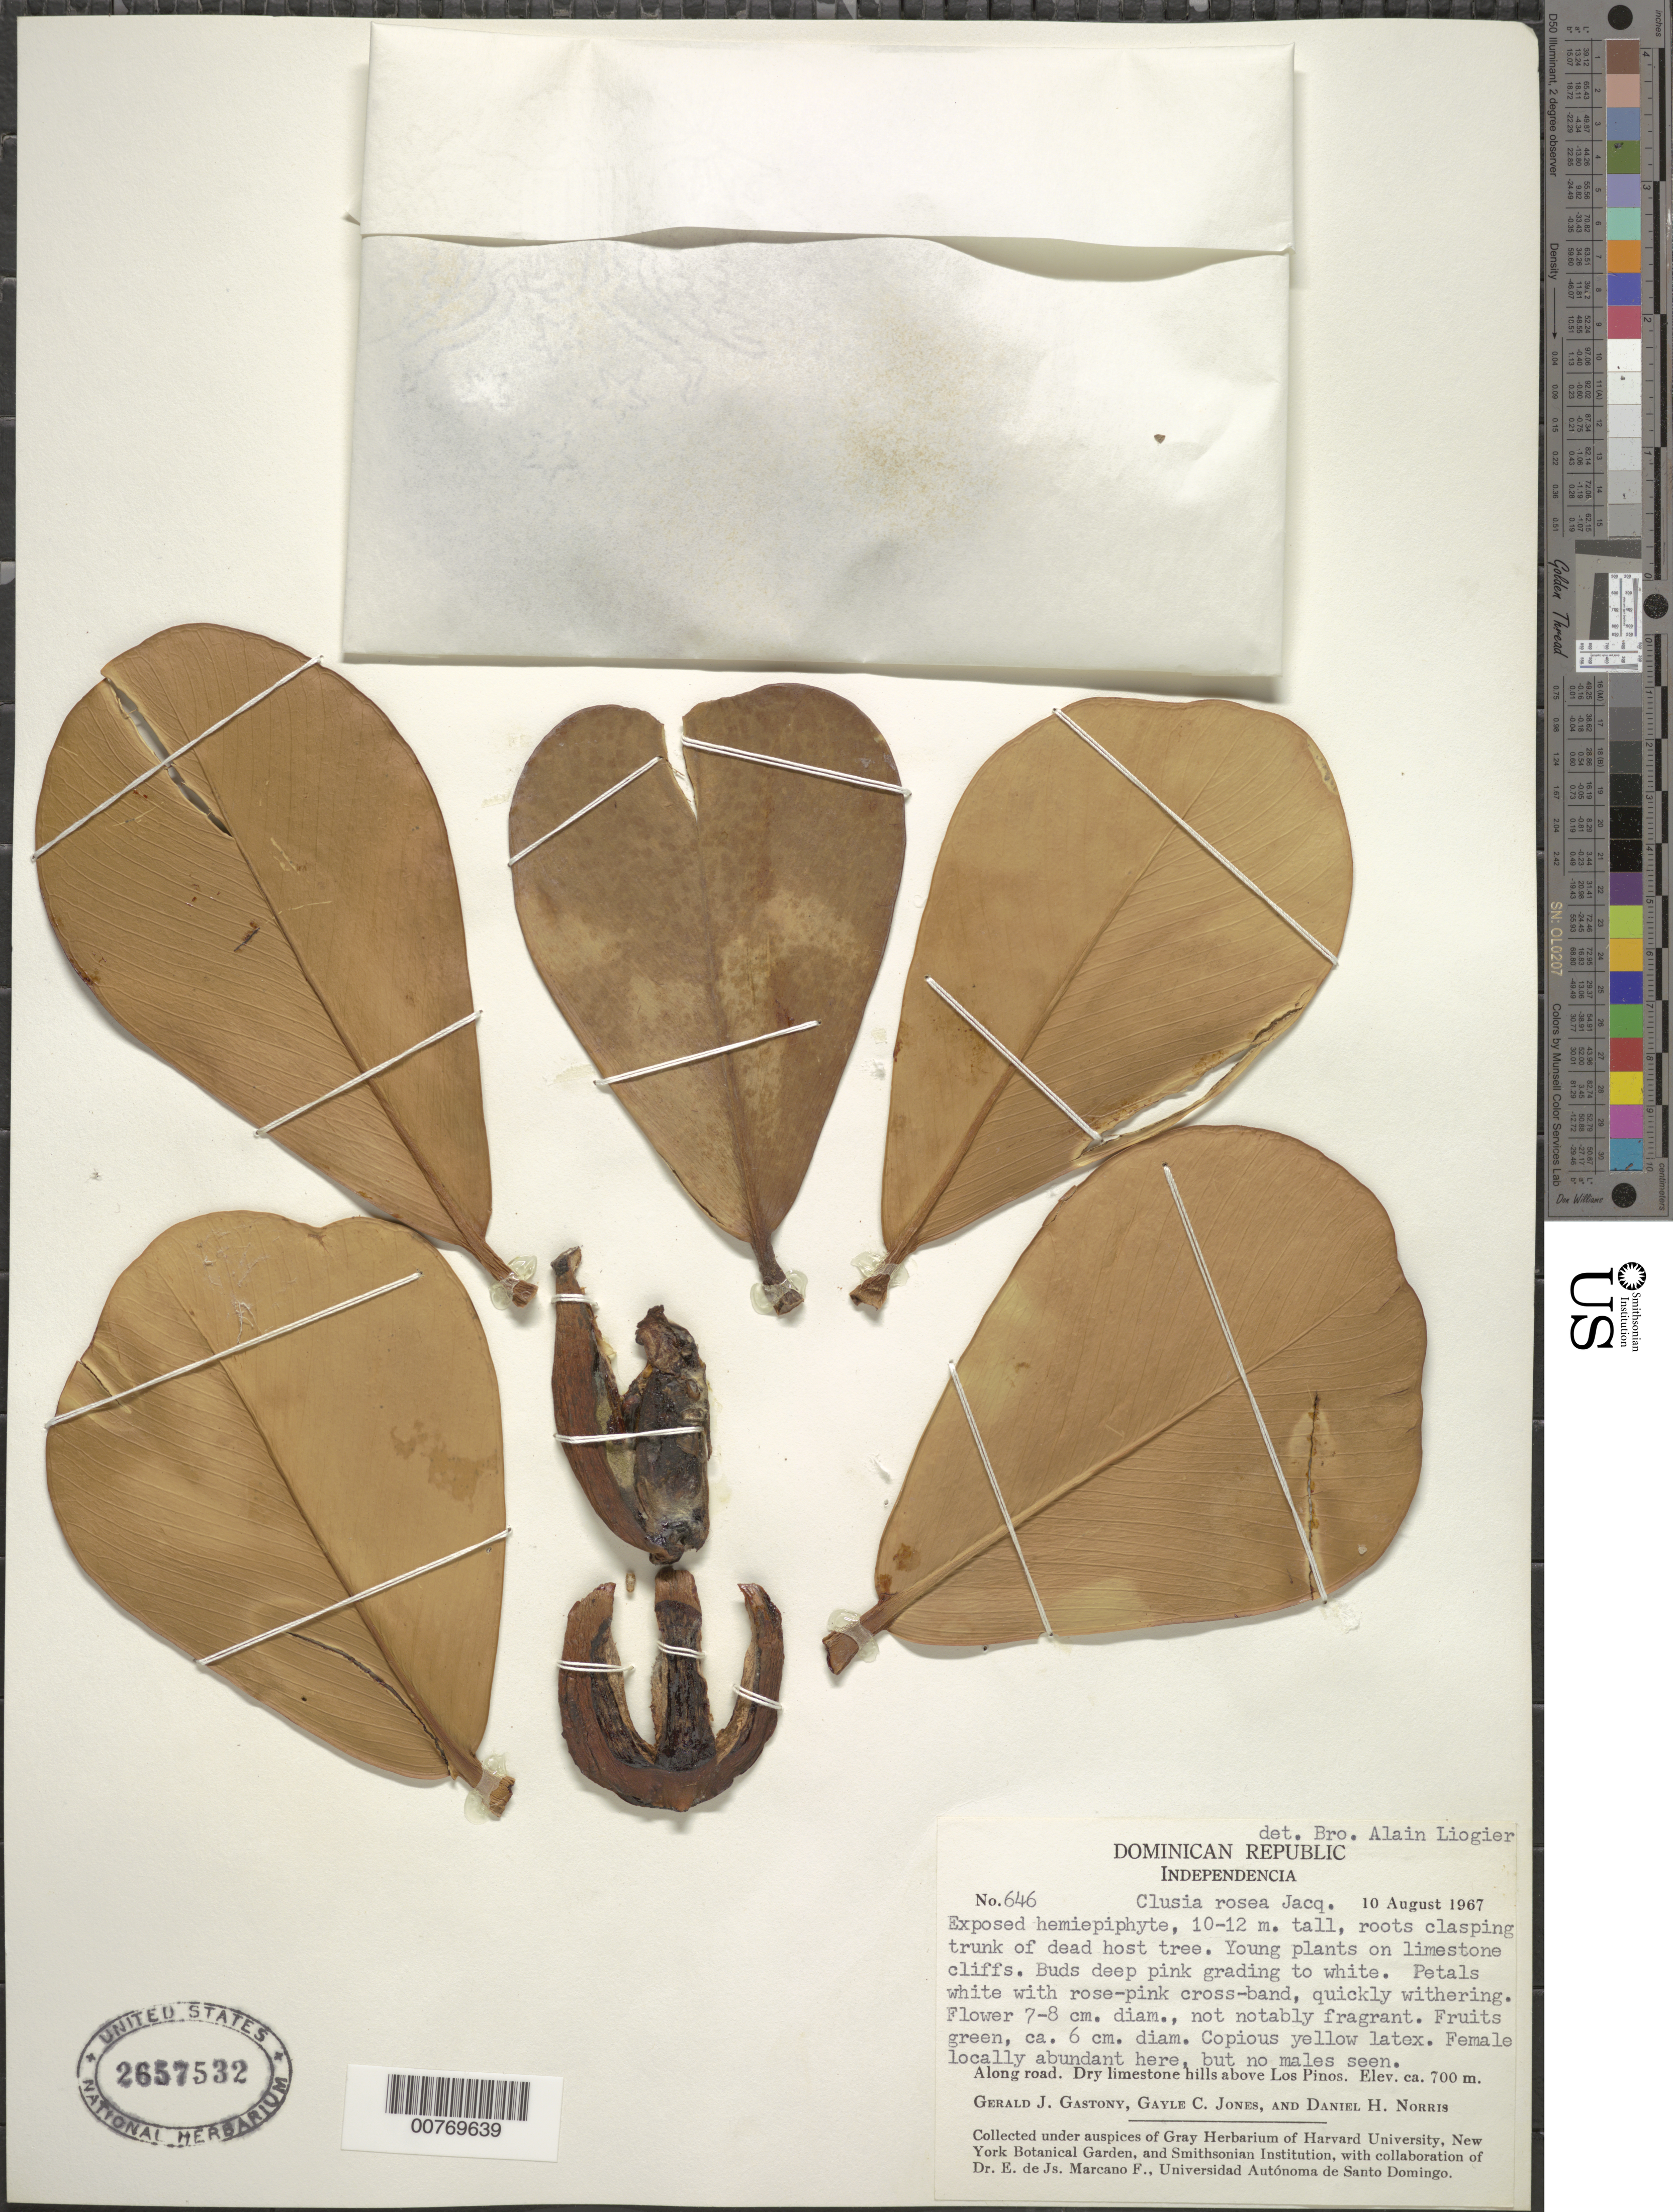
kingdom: Plantae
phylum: Tracheophyta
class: Magnoliopsida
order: Malpighiales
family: Clusiaceae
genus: Clusia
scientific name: Clusia rosea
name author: Jacq.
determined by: Liogier, Alain H.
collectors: G. Gastony, G. C. Jones & D. H. Norris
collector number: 646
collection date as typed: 10 Aug 1967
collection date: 1967-08-10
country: Dominican Republic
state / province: Independencia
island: Hispaniola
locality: Los Pinos.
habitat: Along road, Dry limestone hills above Los Pinos.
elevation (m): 700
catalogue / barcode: US 2657532